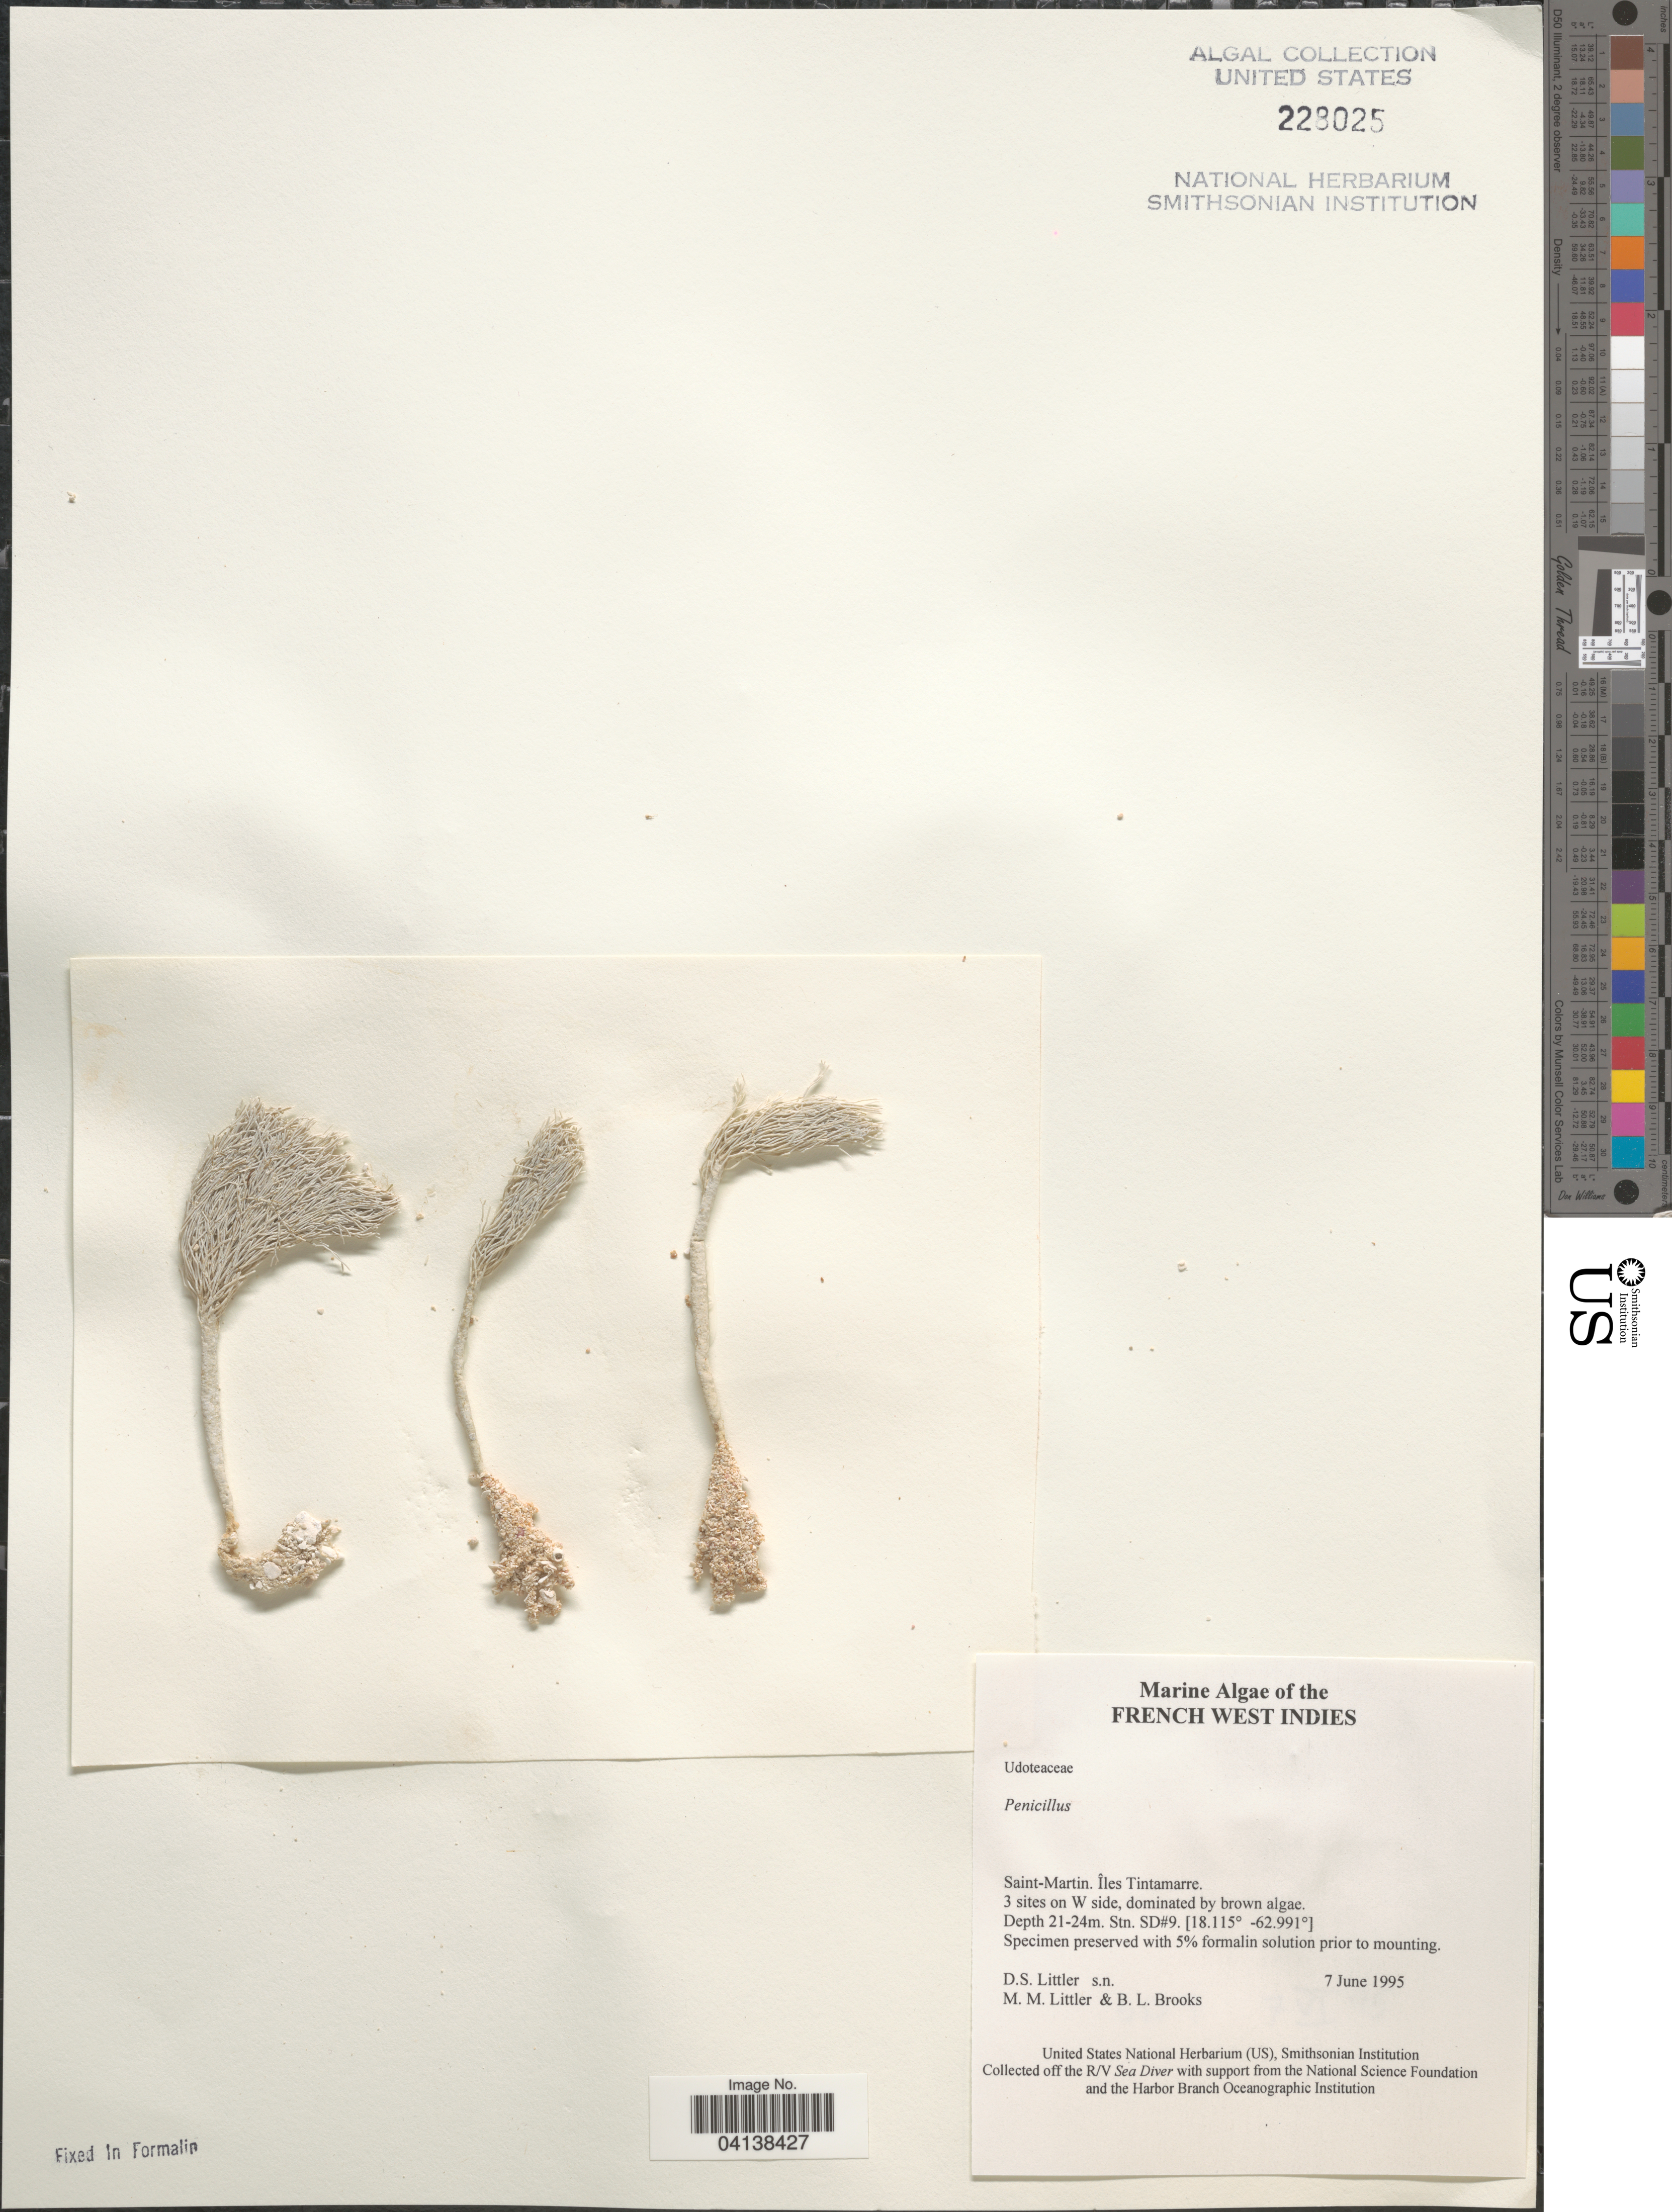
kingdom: Plantae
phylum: Chlorophyta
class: Ulvophyceae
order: Bryopsidales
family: Udoteaceae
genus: Penicillus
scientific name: Penicillus sp.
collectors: D. S. Littler & B. Brooks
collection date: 1995-06-07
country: Saint Martin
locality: French West Indies. Saint-Martin. Îles Tintamarre. 3 sites on W side. Stn. SD#9.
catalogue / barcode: US 228025